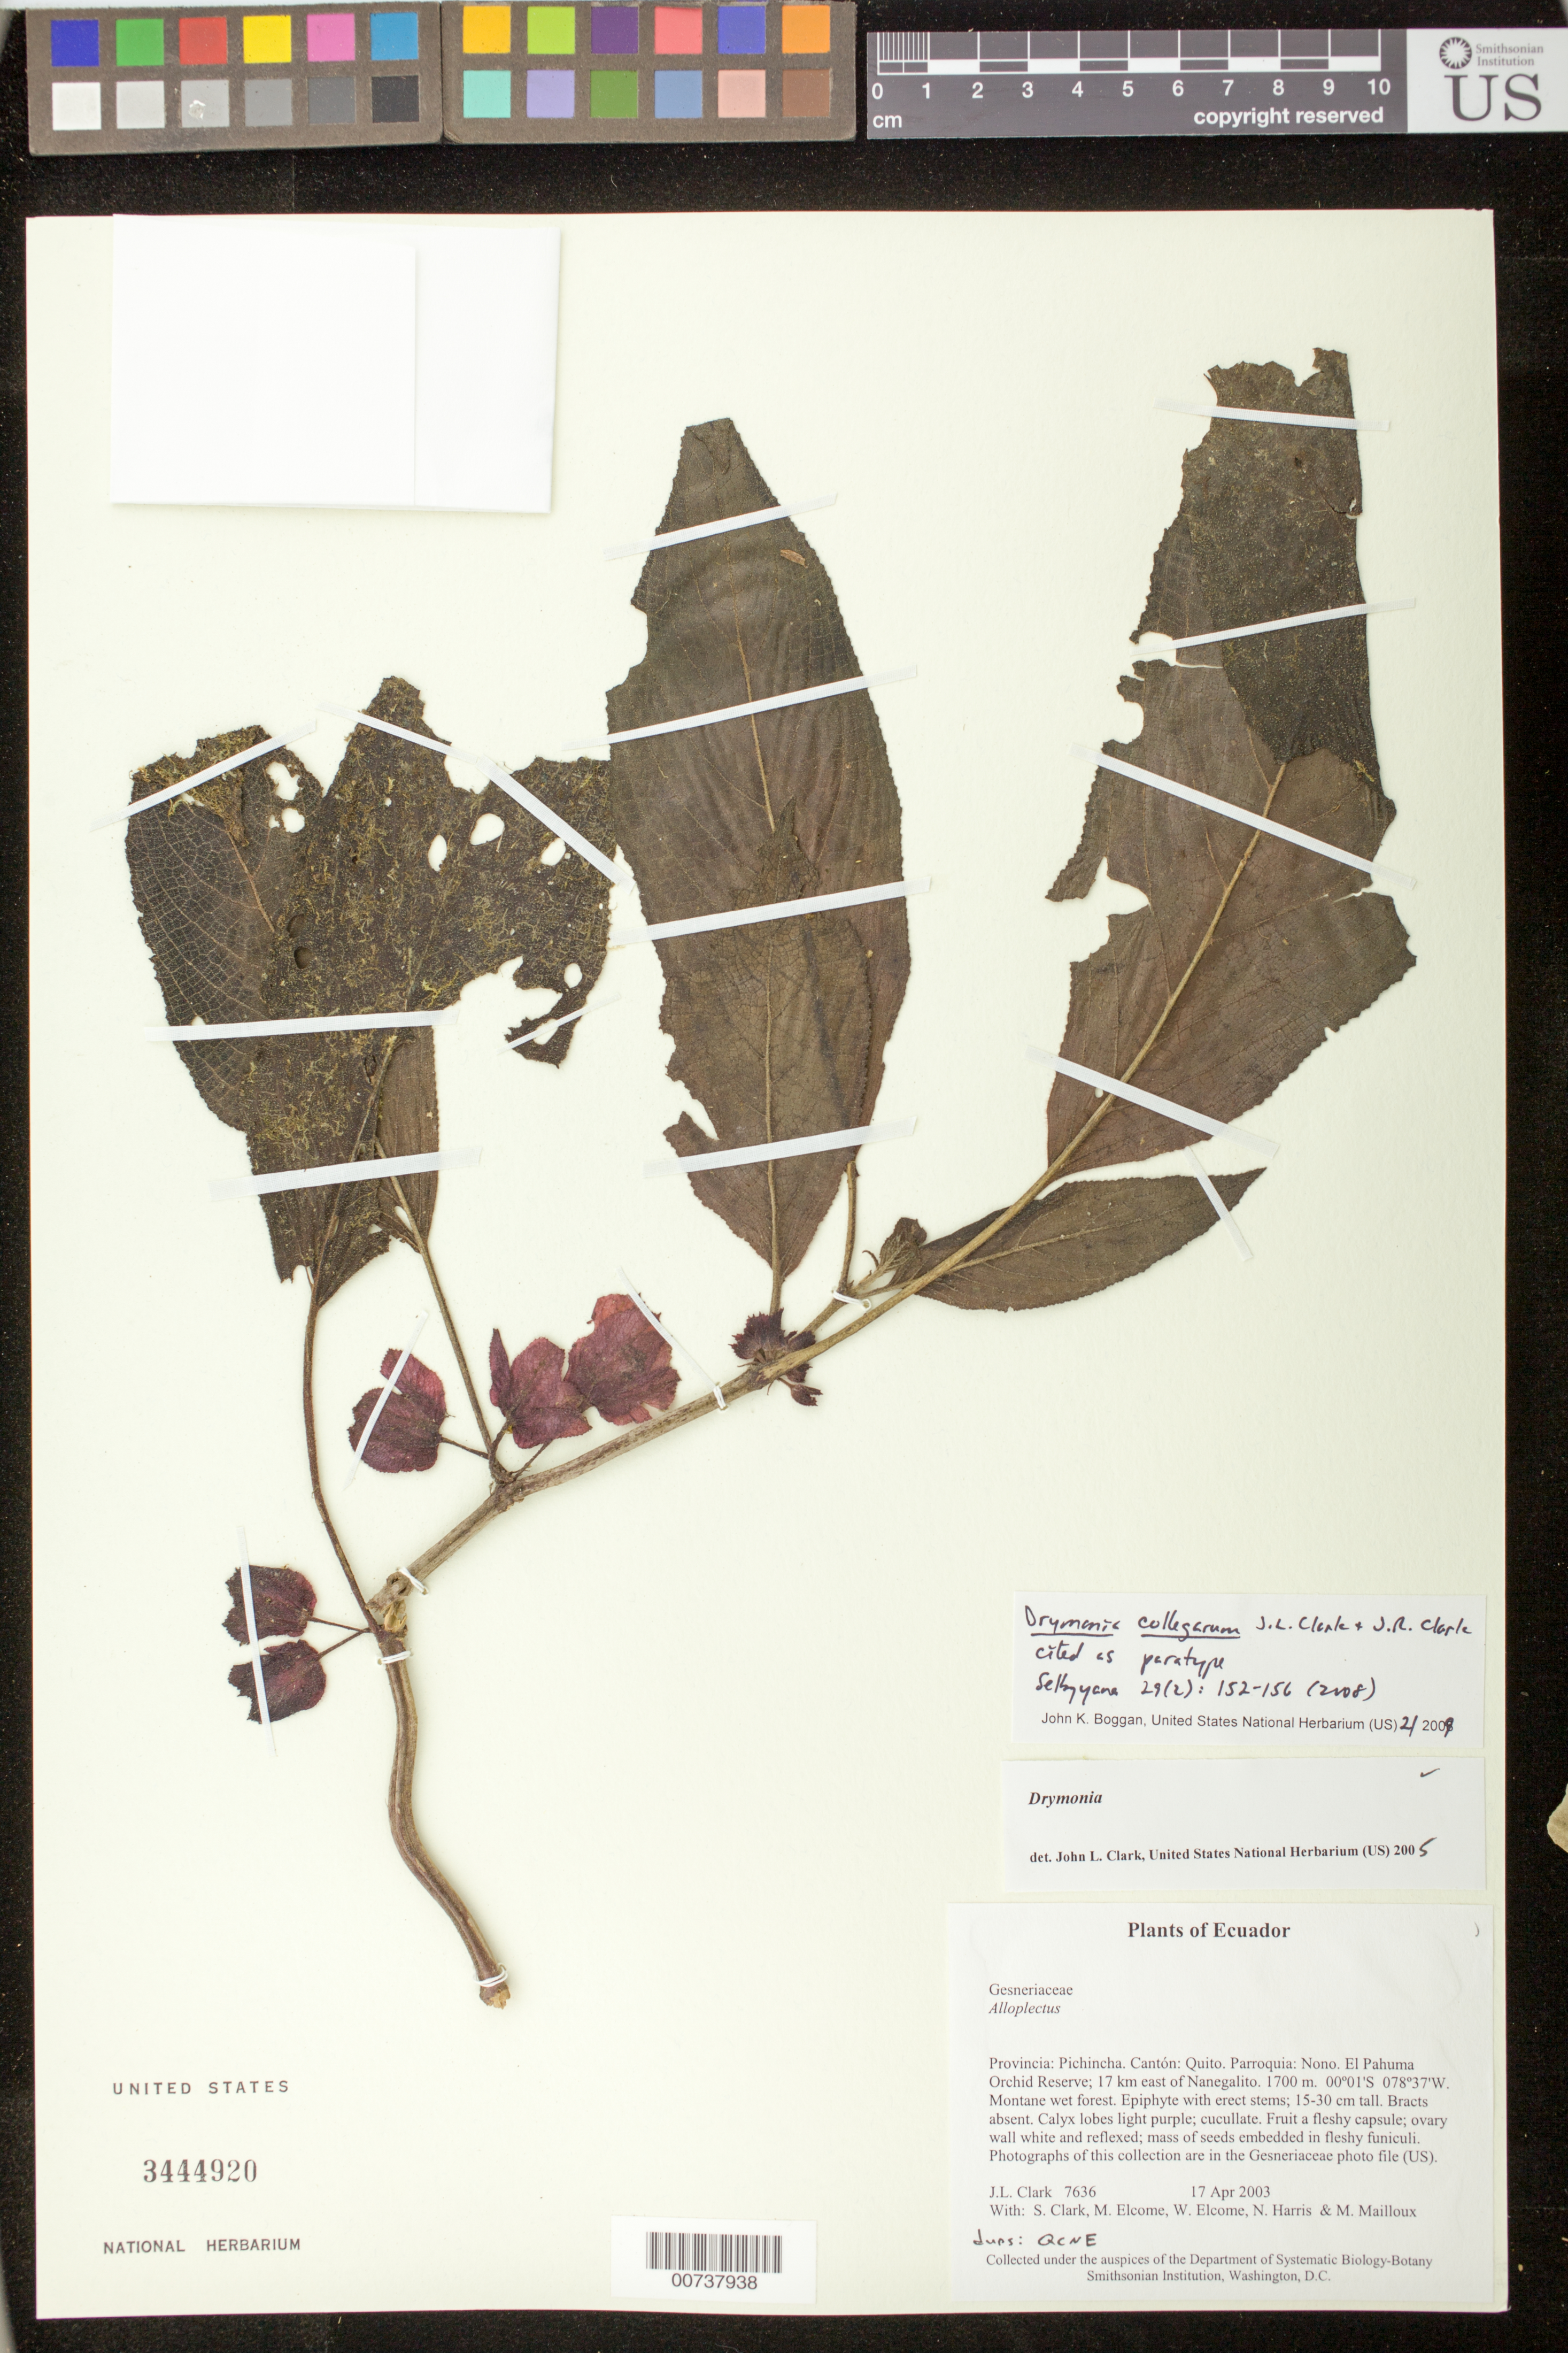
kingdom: Plantae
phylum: Tracheophyta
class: Magnoliopsida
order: Lamiales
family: Gesneriaceae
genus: Drymonia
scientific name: Drymonia collegarum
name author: J.L. Clark & J.R. Clark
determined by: Clark, J. L.; Clark, J. R.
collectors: J. L. Clark, S. Clark, M. Elcome, W. Elcome, N. Harris & M. Mailloux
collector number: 7636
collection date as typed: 17 Apr 2003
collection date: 2003-04-17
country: Ecuador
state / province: Pichincha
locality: Quito. Parroquia: Nono. El Pahuma Orchid Reserve; 17 km east of Nanegalito.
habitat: Montane wet forest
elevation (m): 1700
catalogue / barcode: US 3444938